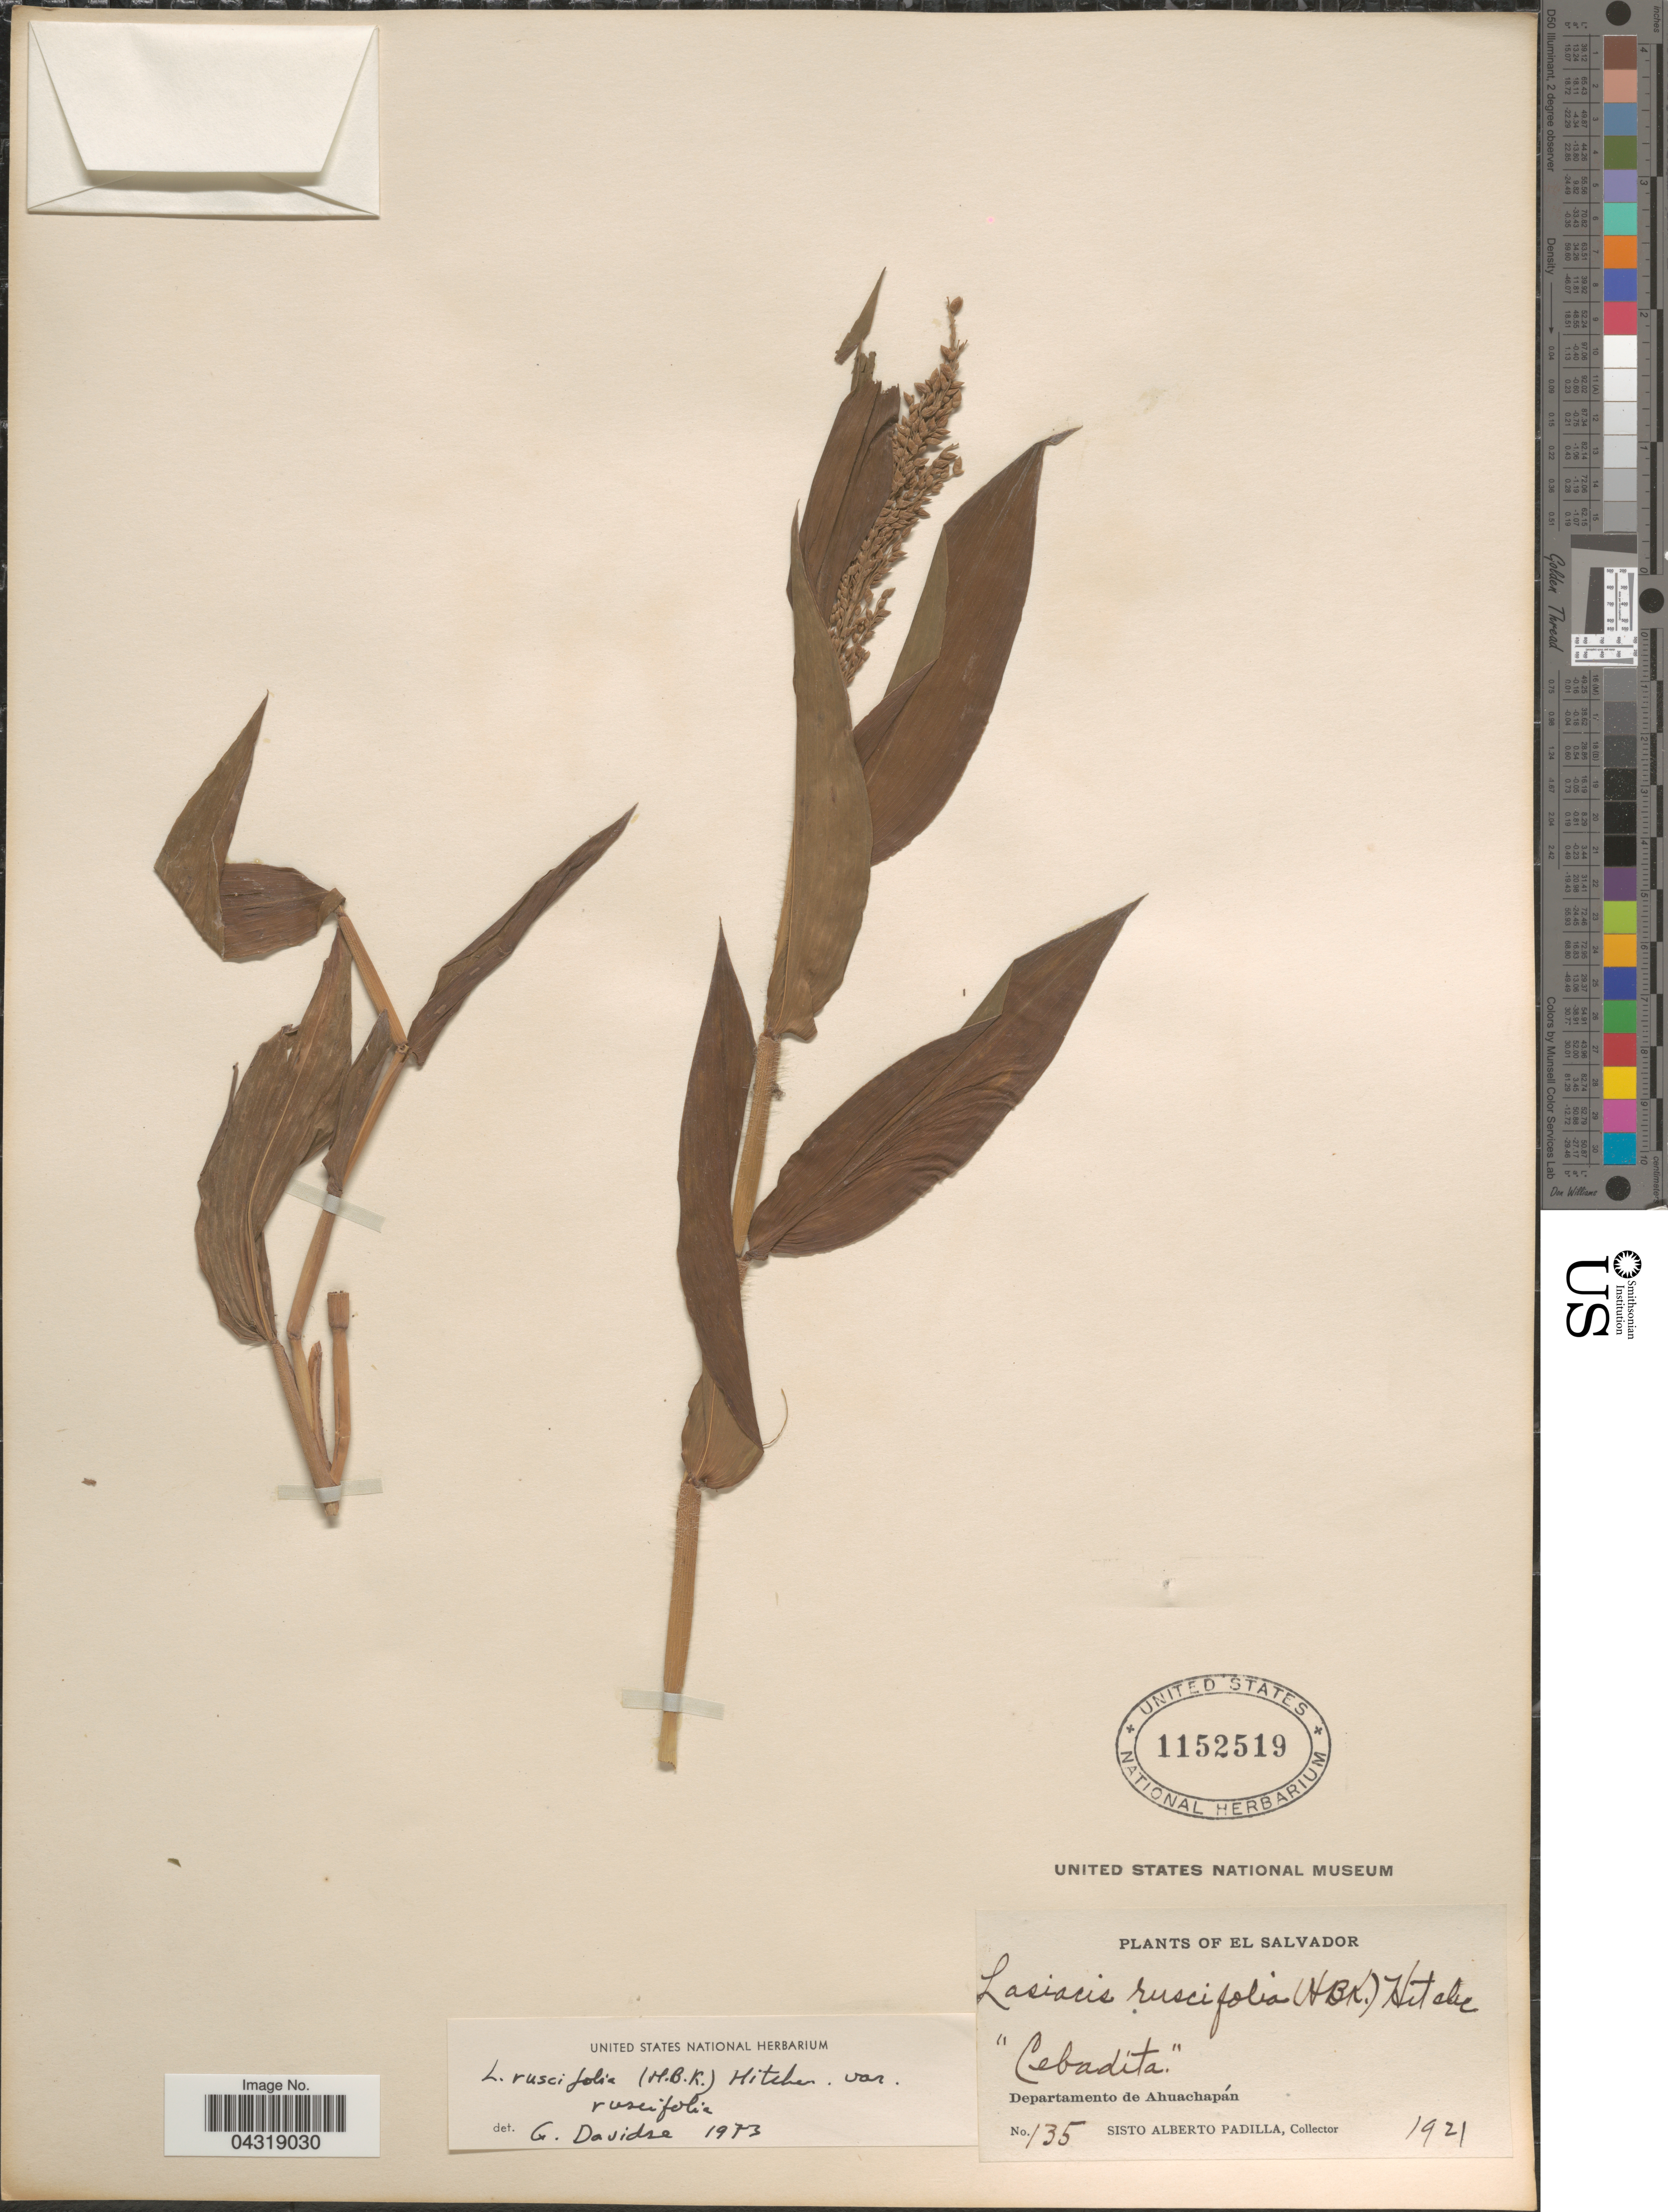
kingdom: Plantae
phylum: Tracheophyta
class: Liliopsida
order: Poales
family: Poaceae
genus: Lasiacis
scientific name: Lasiacis ruscifolia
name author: (Kunth) Hitchc.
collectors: S. A. Padilla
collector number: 135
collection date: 1921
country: El Salvador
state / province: Ahuachapan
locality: Departamento de Ahuachapán.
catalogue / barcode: US 1152519